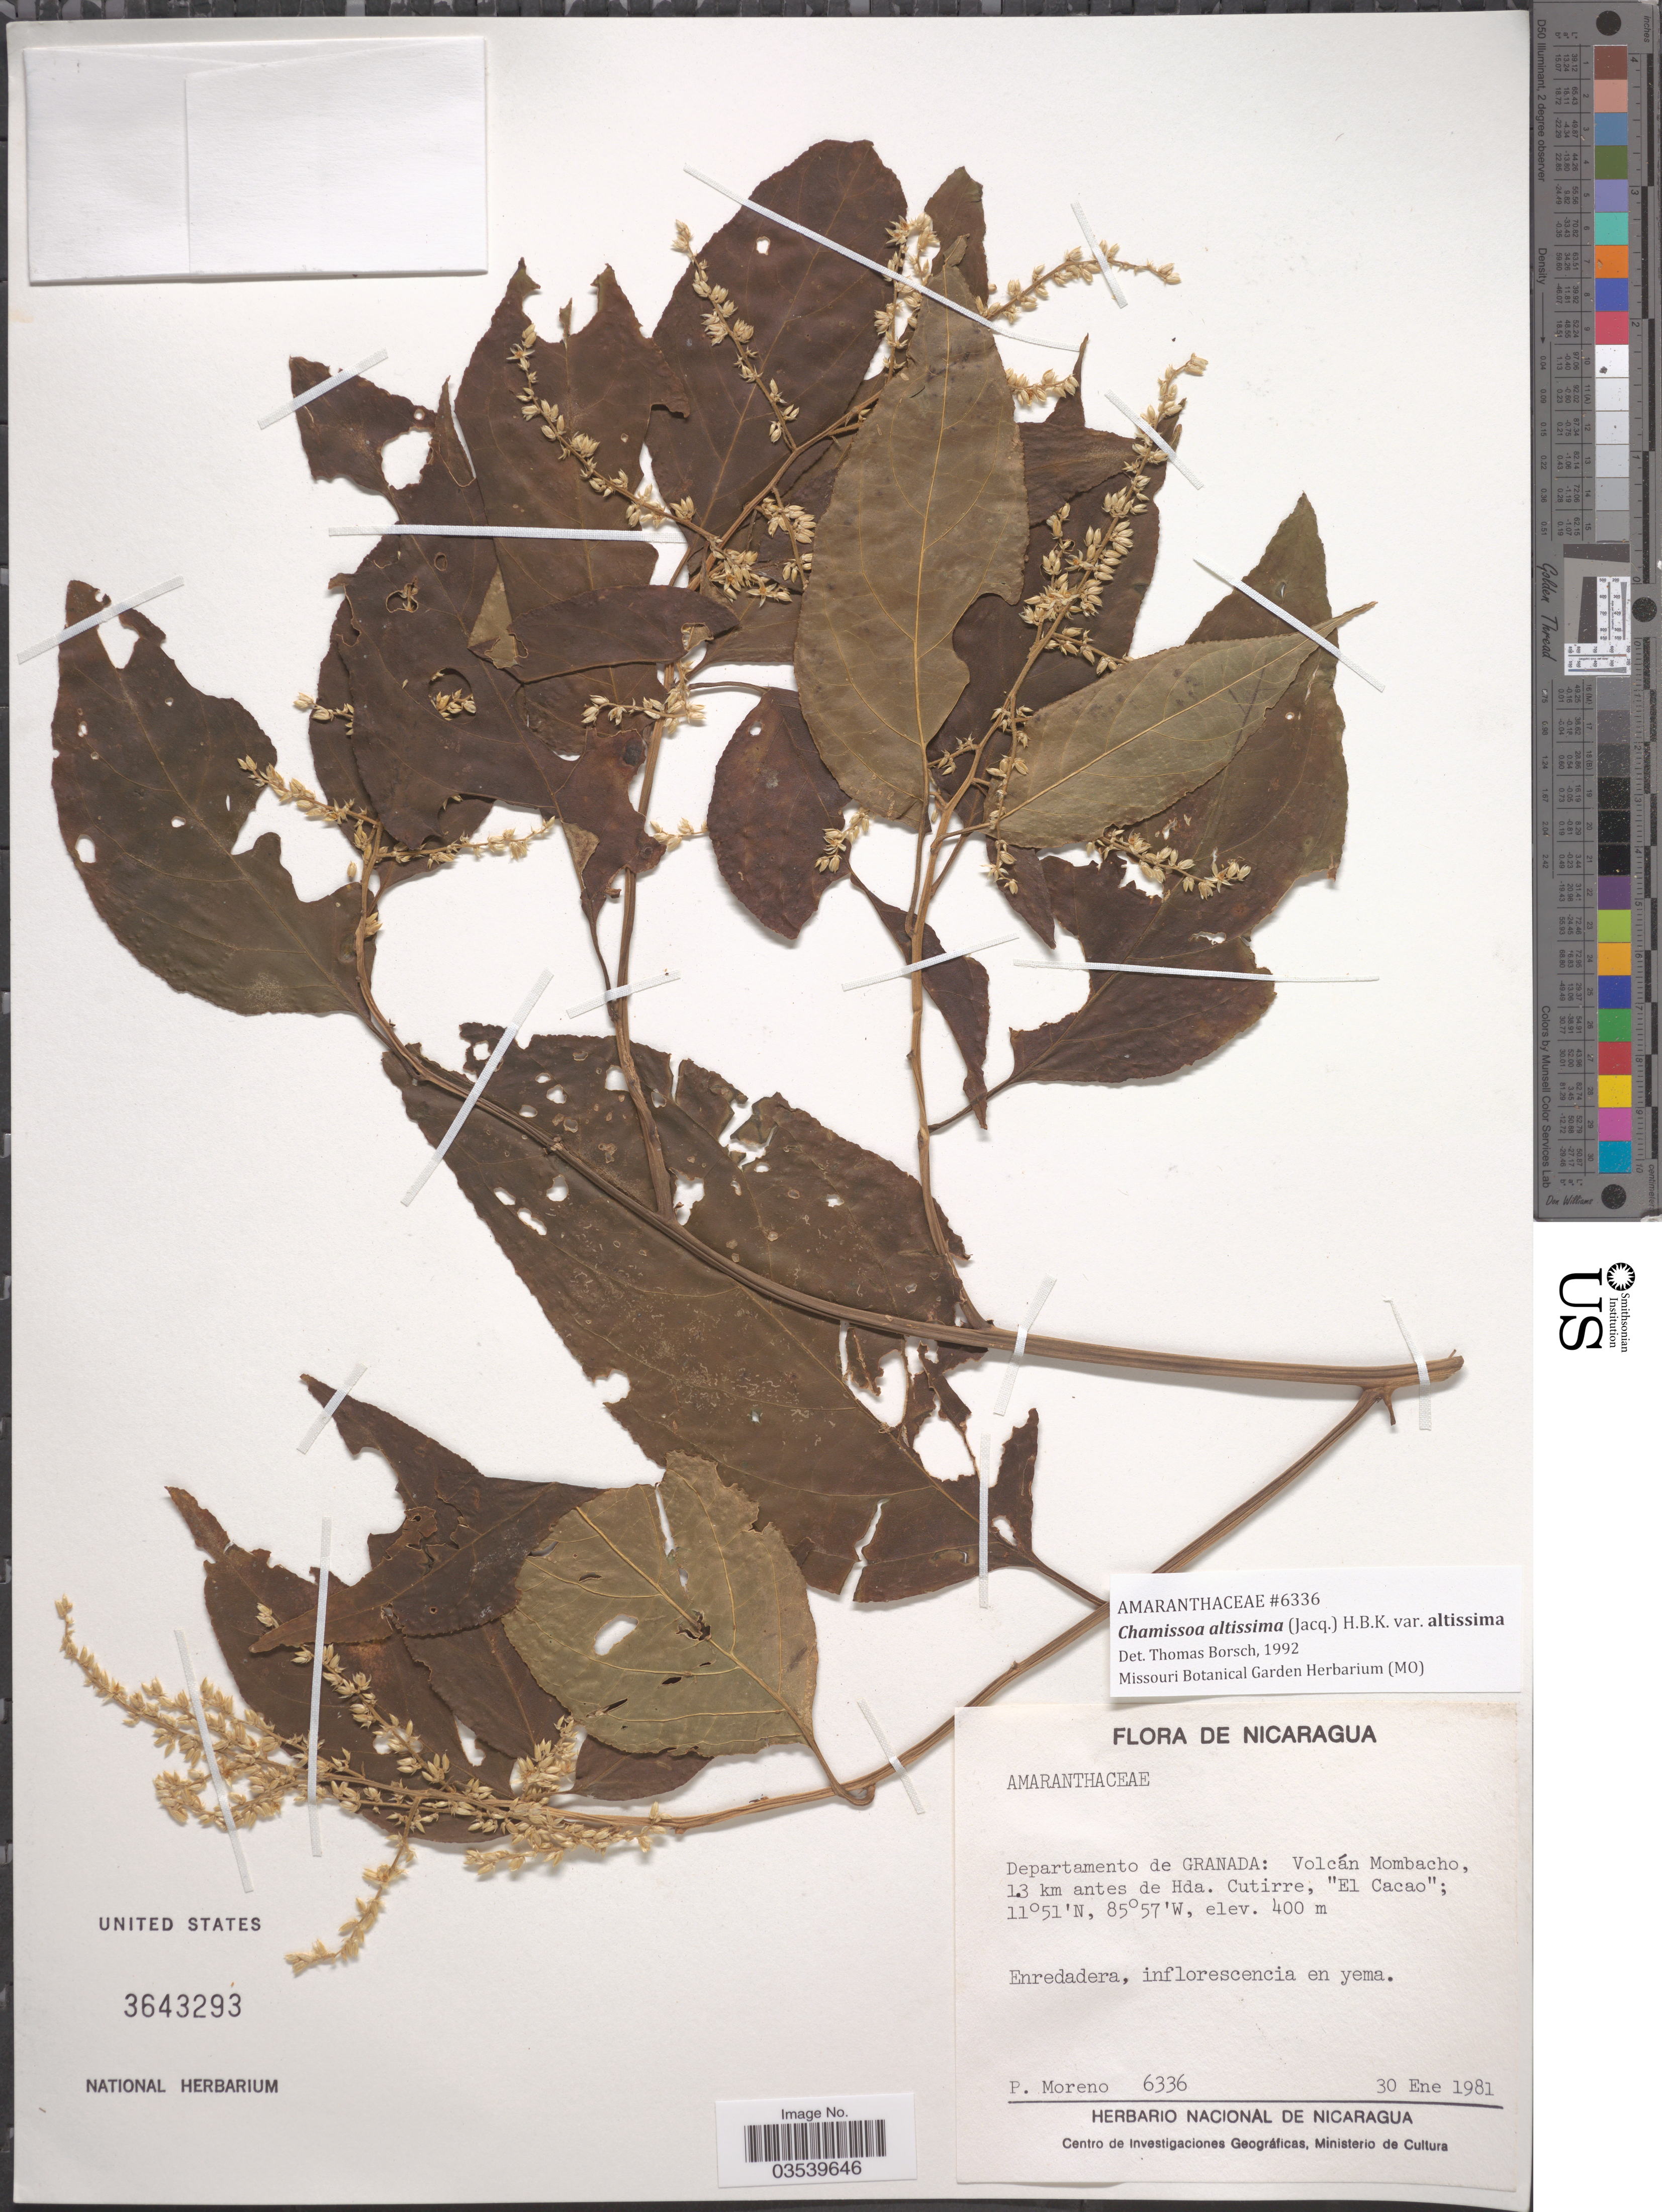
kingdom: Plantae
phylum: Tracheophyta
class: Magnoliopsida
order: Caryophyllales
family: Amaranthaceae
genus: Chamissoa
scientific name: Chamissoa altissima var. altissima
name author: (Jacq.) Kunth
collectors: P. Moreno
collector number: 6336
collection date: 1981-01-30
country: Nicaragua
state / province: Granada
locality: Departamento de Granada: Volcán Mombacho, 1.3 km antes de Hda. Cutirre, "El Cacao".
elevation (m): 400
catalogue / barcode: US 3643293